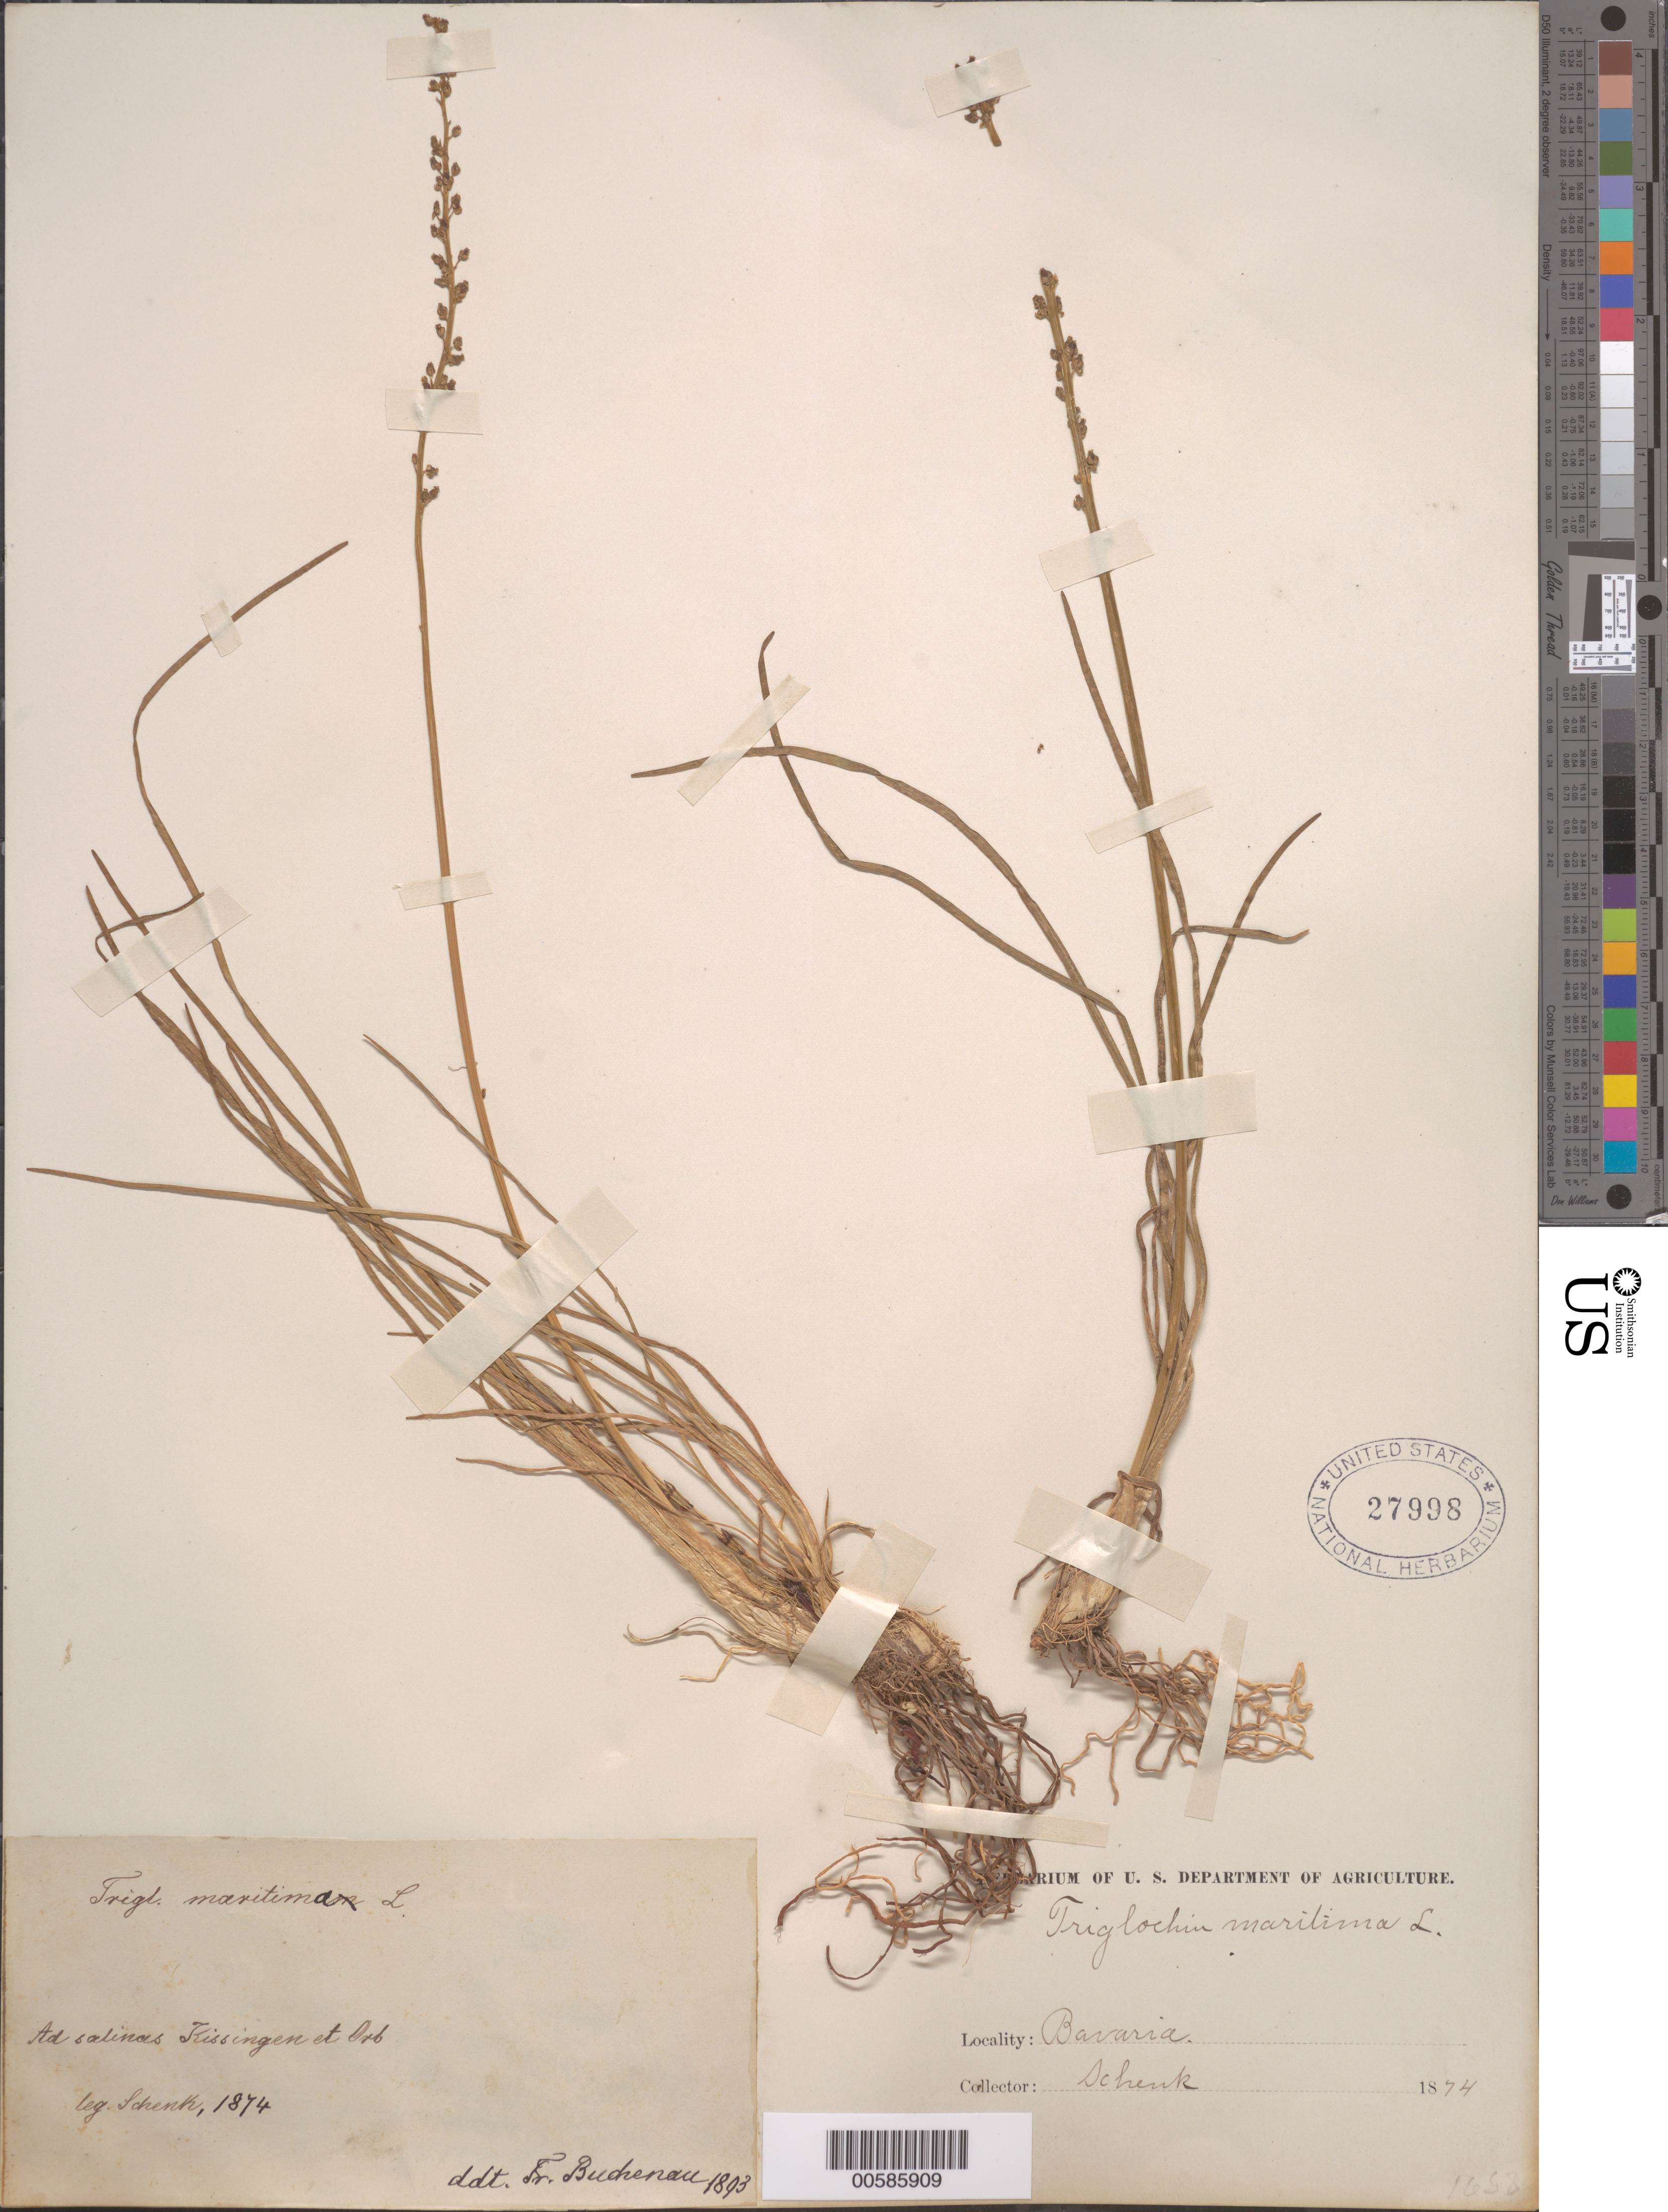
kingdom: Plantae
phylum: Tracheophyta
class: Liliopsida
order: Alismatales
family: Juncaginaceae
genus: Triglochin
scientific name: Triglochin maritima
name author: L.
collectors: -. Schenk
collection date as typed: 1874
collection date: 1874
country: Germany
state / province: Bayern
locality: "West Germany".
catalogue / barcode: US 27998